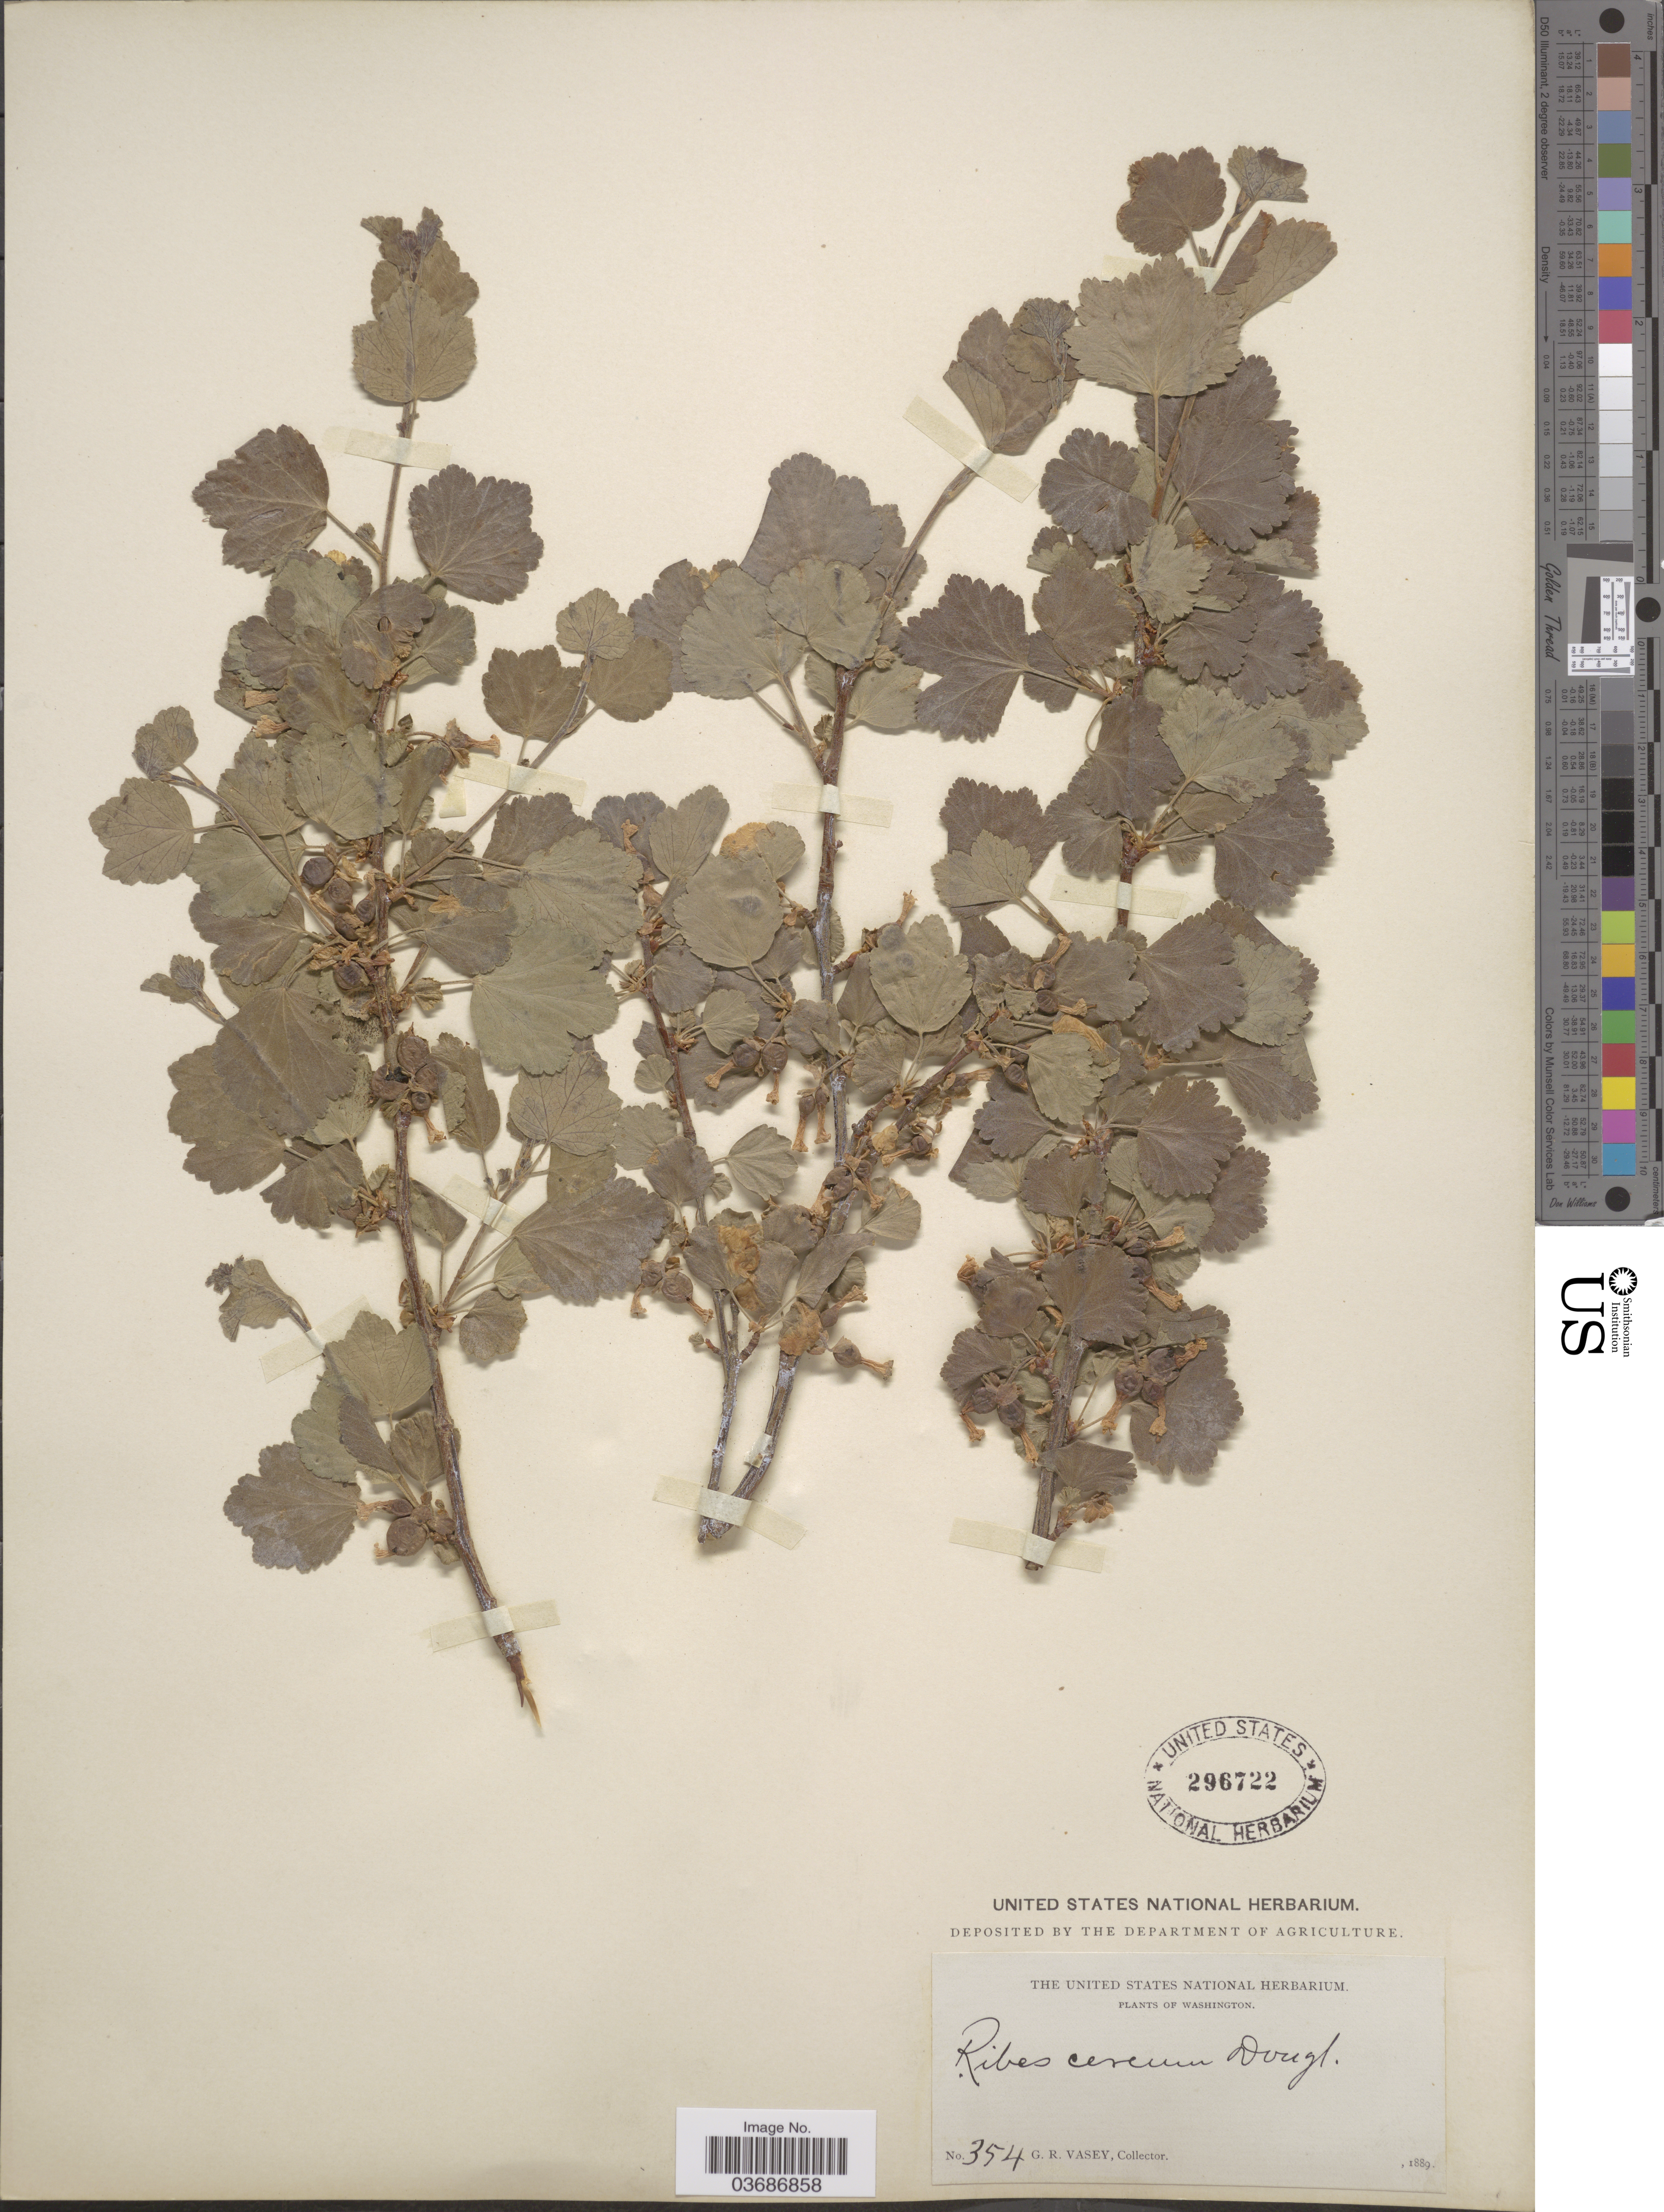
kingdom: Plantae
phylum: Tracheophyta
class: Magnoliopsida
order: Saxifragales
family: Grossulariaceae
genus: Ribes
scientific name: Ribes cereum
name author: Douglas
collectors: G. R. Vasey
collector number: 354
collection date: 1889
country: United States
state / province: Washington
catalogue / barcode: US 296722